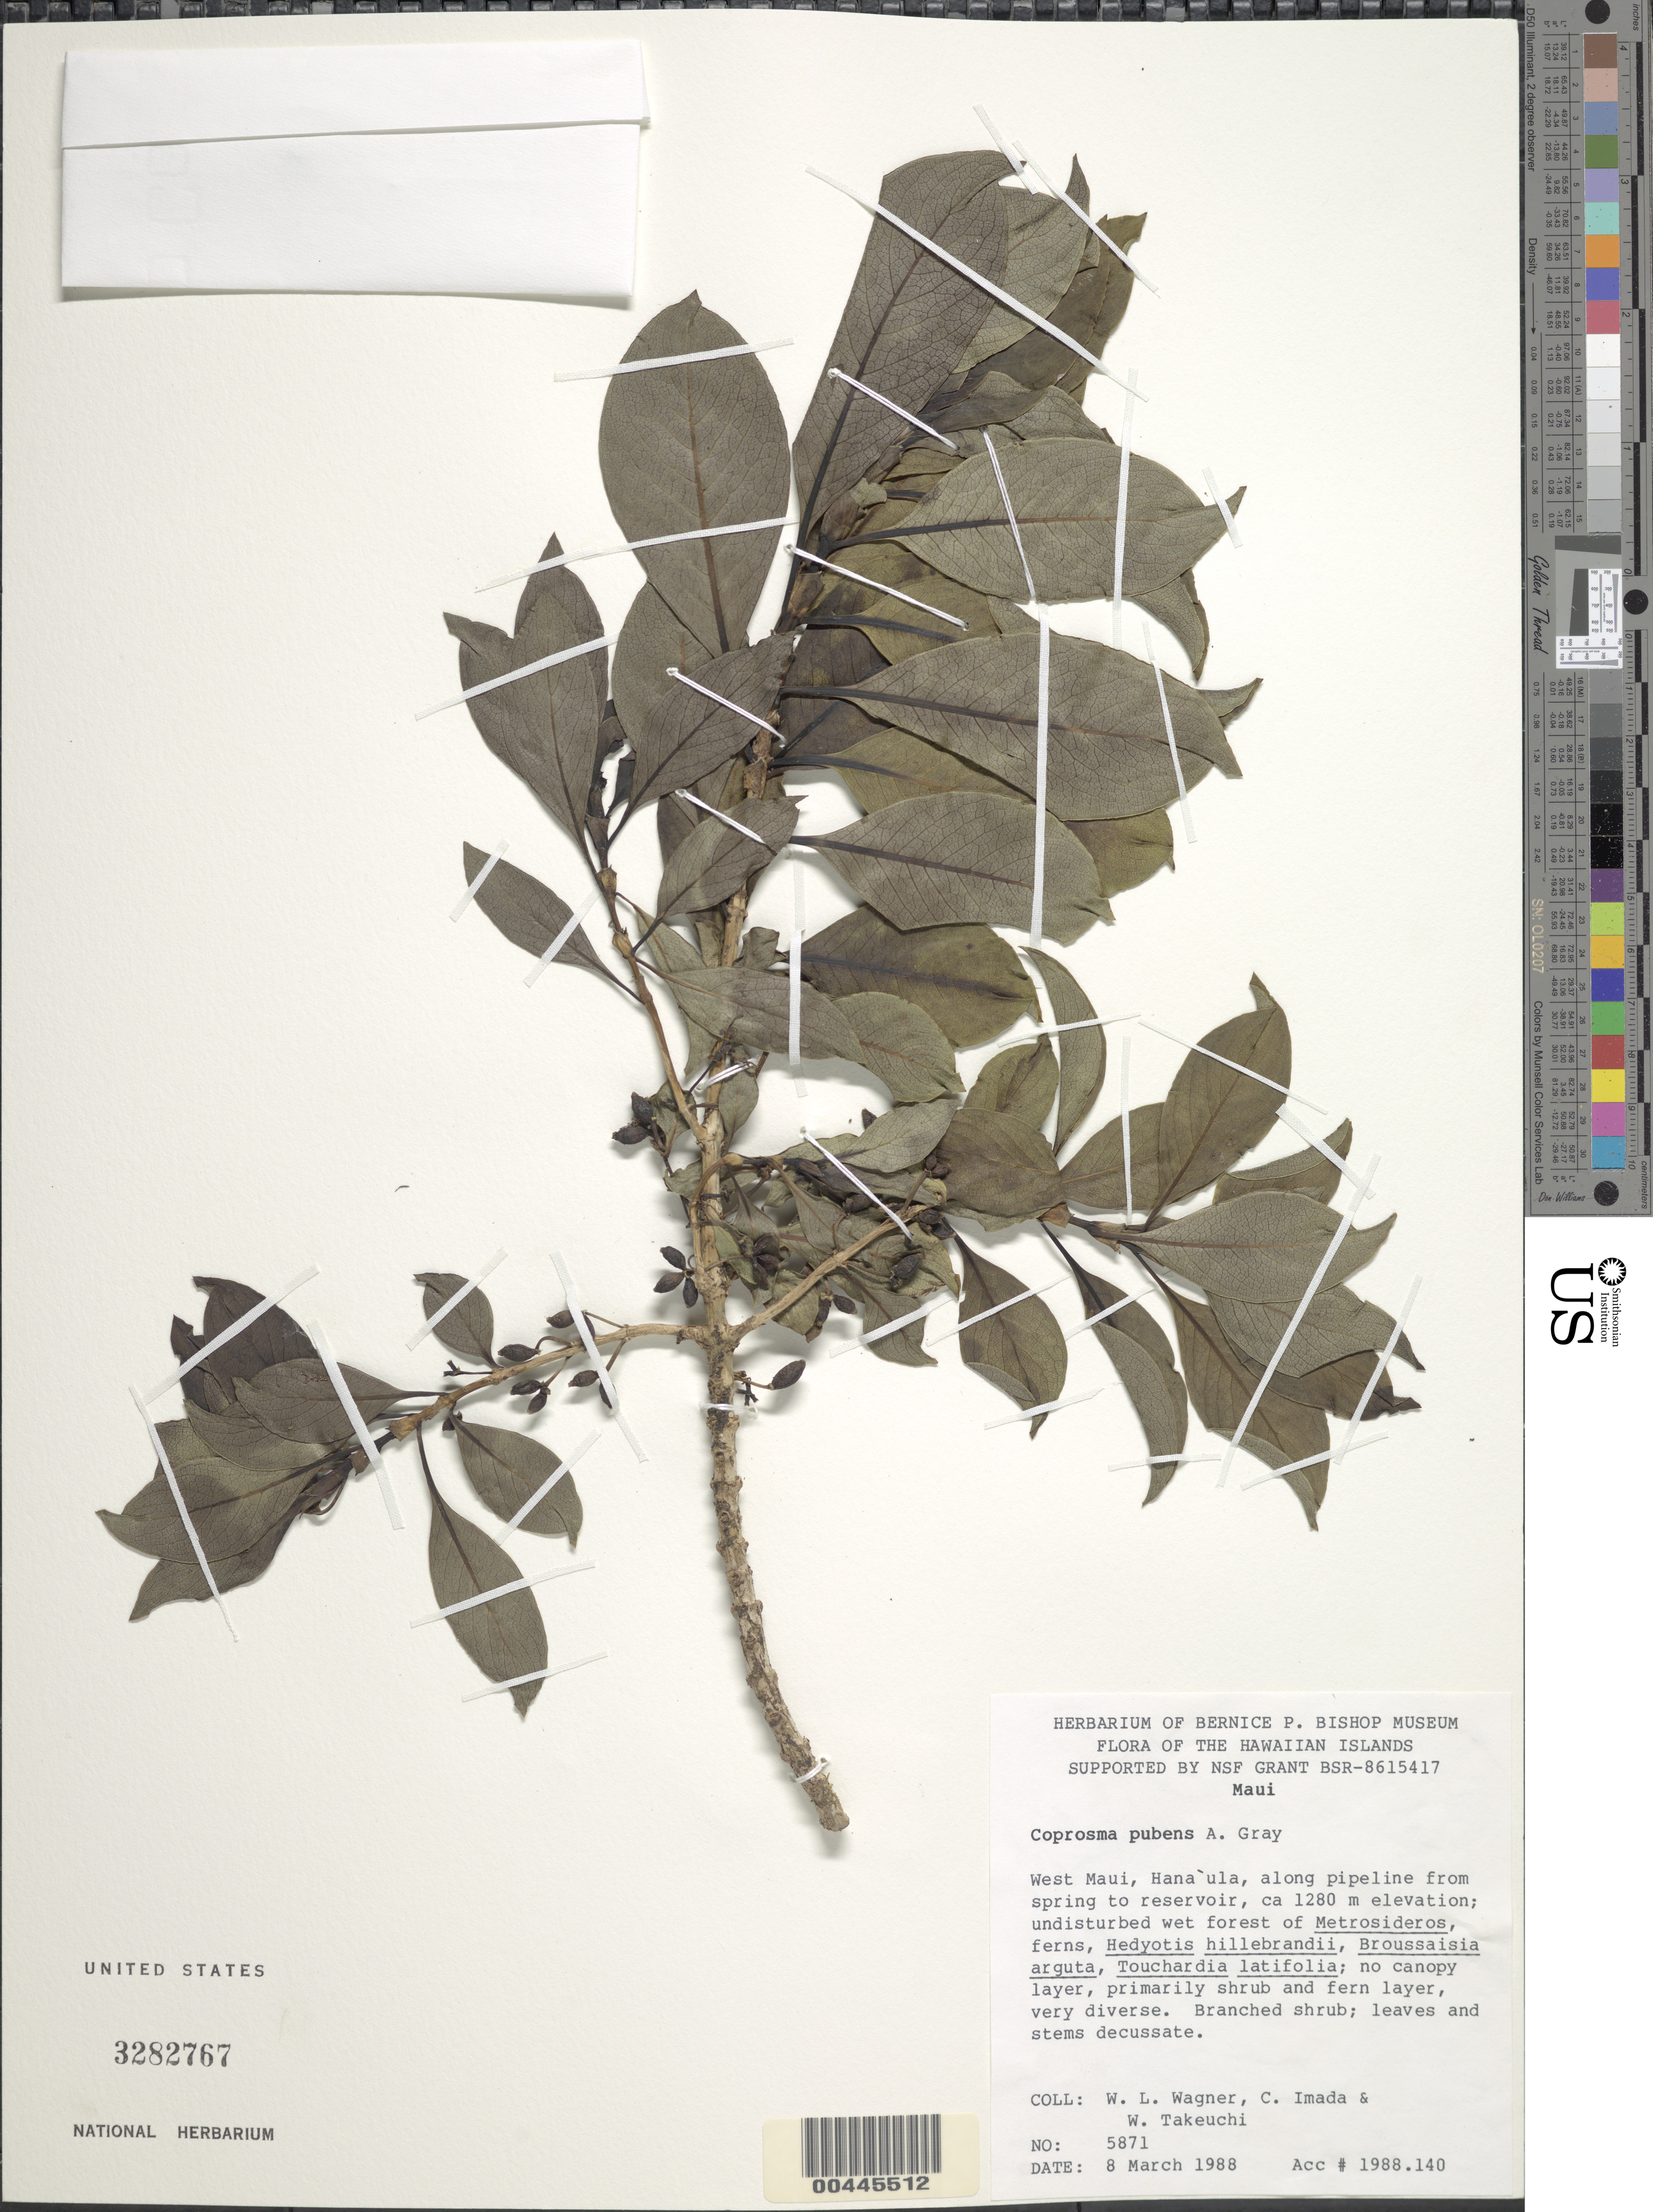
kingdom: Plantae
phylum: Tracheophyta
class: Magnoliopsida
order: Gentianales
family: Rubiaceae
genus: Coprosma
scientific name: Coprosma pubens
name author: A. Gray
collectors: W. L. Wagner, C. Imada & W. N. Takeuchi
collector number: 5871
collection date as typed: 8 Mar 1988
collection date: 1988-03-08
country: United States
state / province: Hawaii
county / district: Maui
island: Maui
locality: W Maui, Hanaula, along pipeline from spring to reservoir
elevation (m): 1280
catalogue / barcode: US 3282767